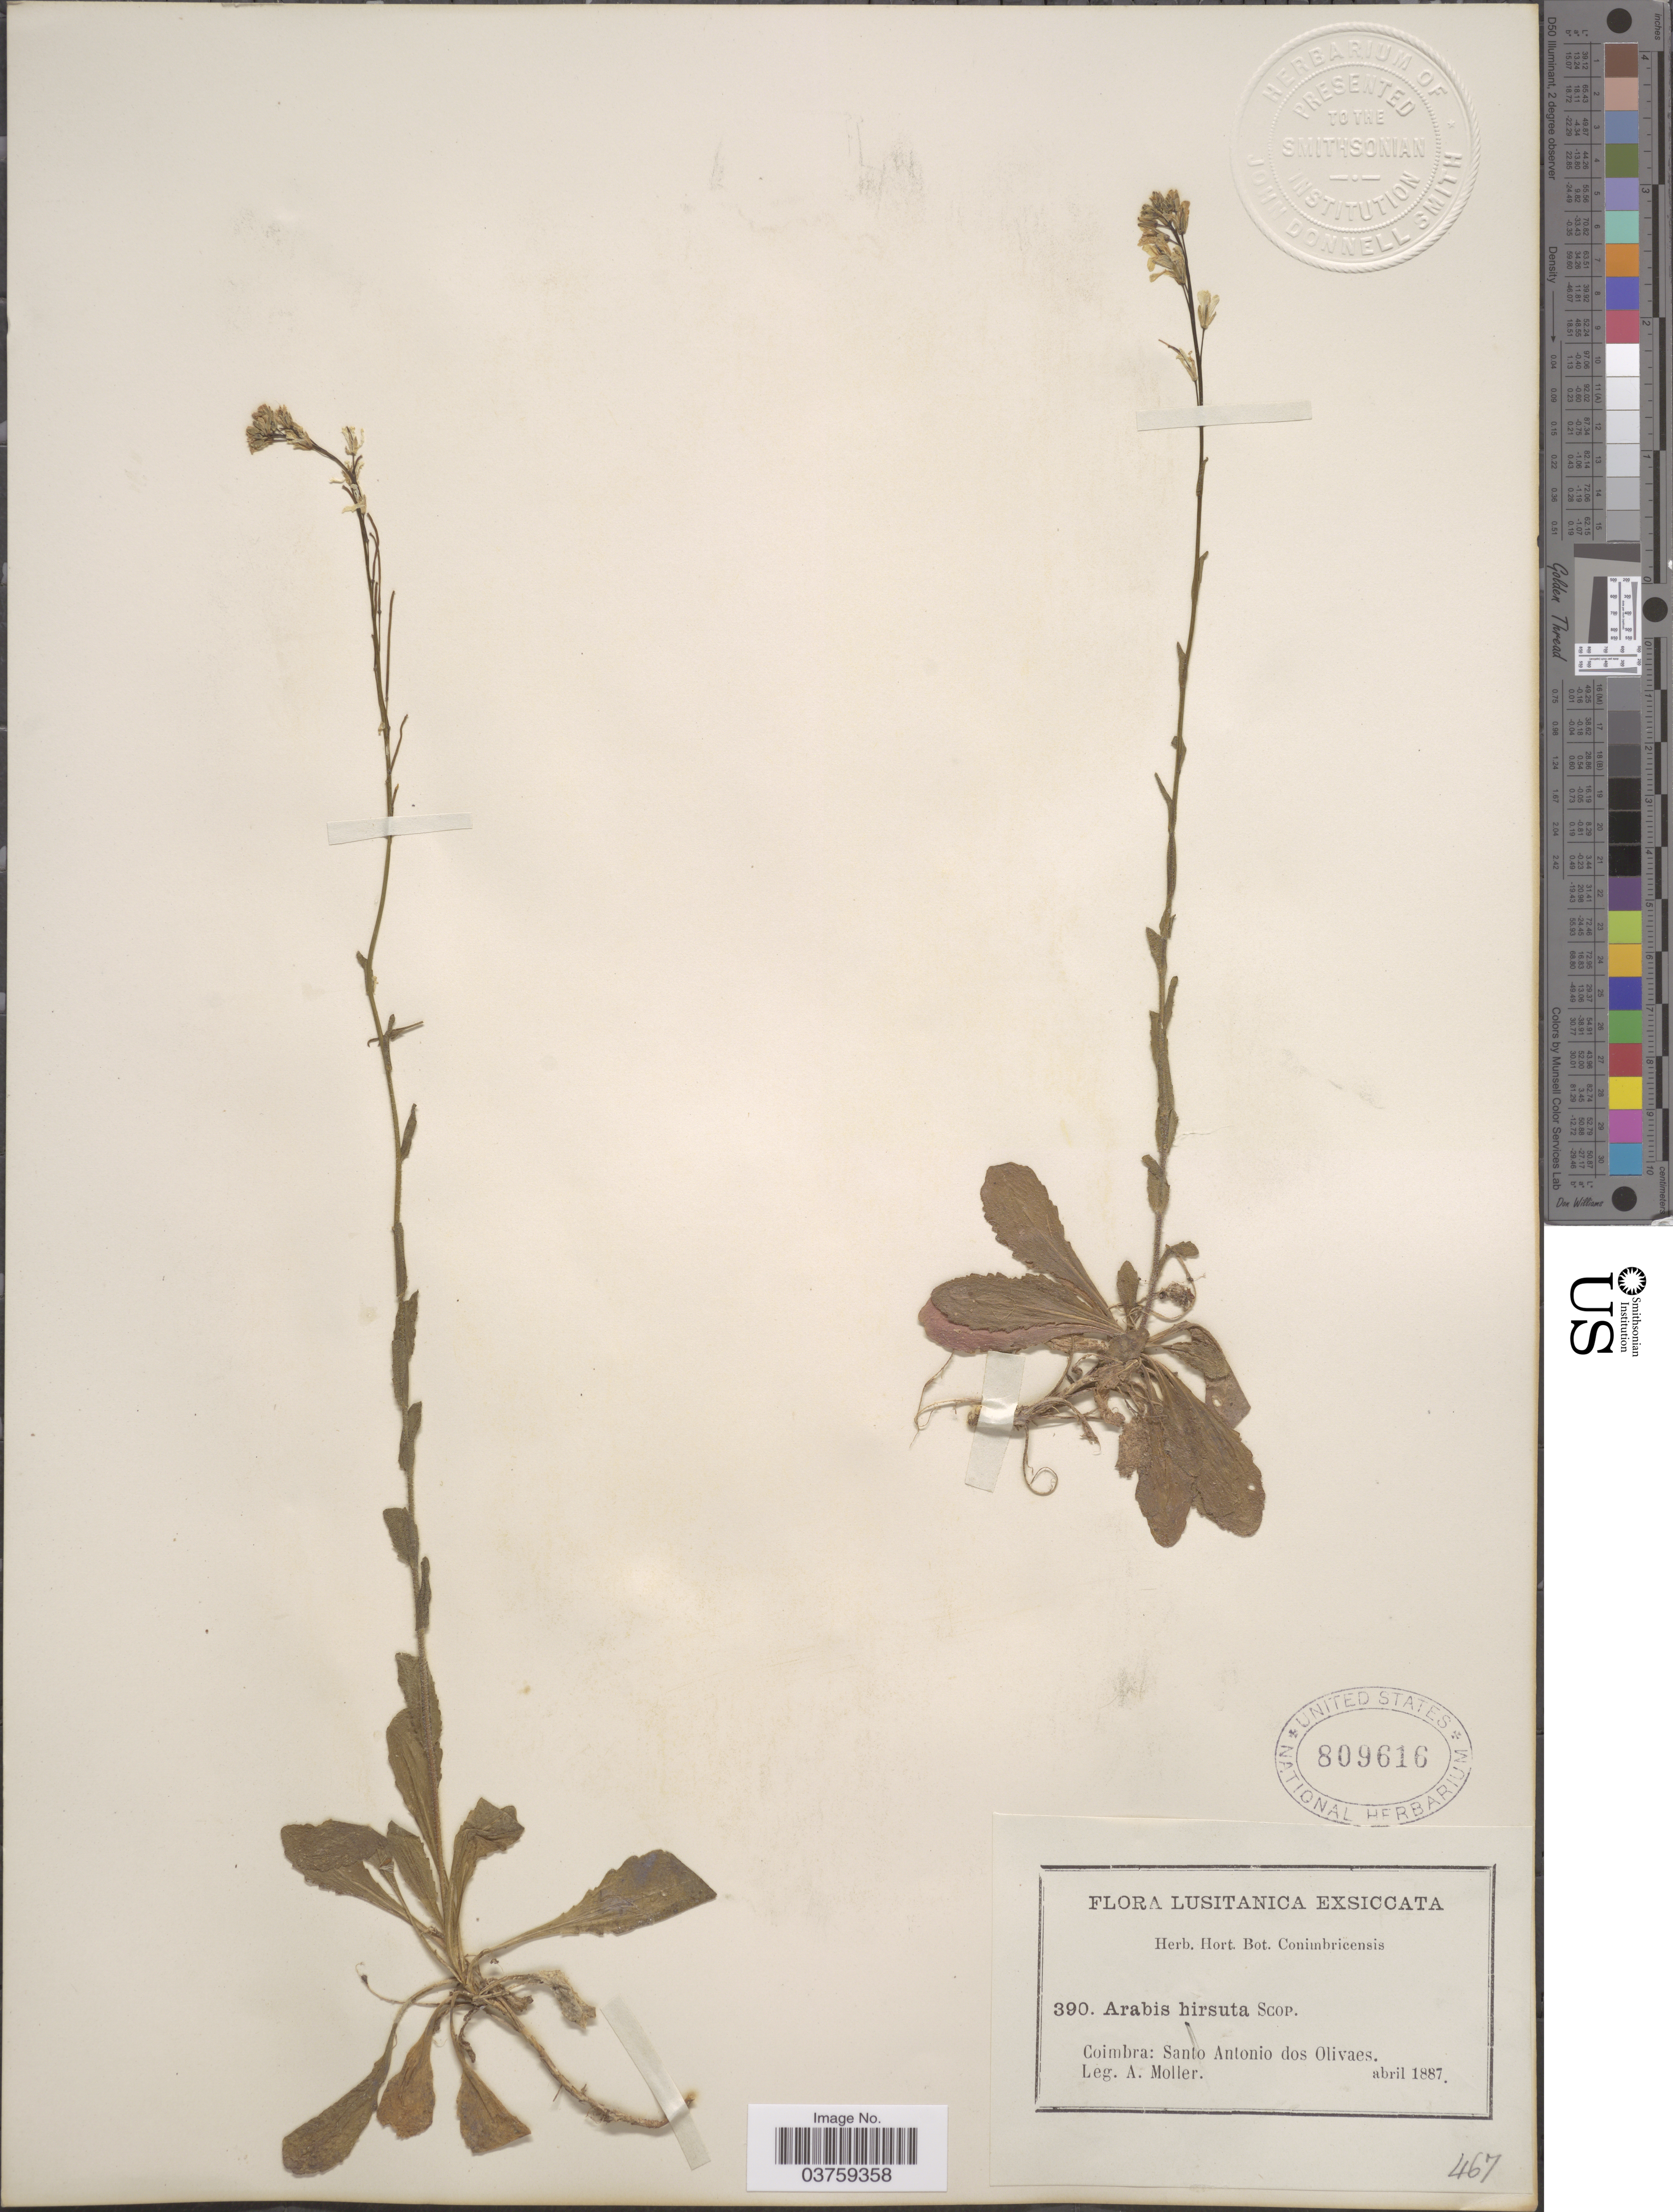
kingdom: Plantae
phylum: Tracheophyta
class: Magnoliopsida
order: Brassicales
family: Brassicaceae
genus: Arabis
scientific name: Arabis hirsuta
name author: (L.) Scop.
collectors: A. Moller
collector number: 390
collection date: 1887-04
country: Portugal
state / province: Coimbra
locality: Lusitanica. Santo Antonio dos Olivæs.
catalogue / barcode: US 809616